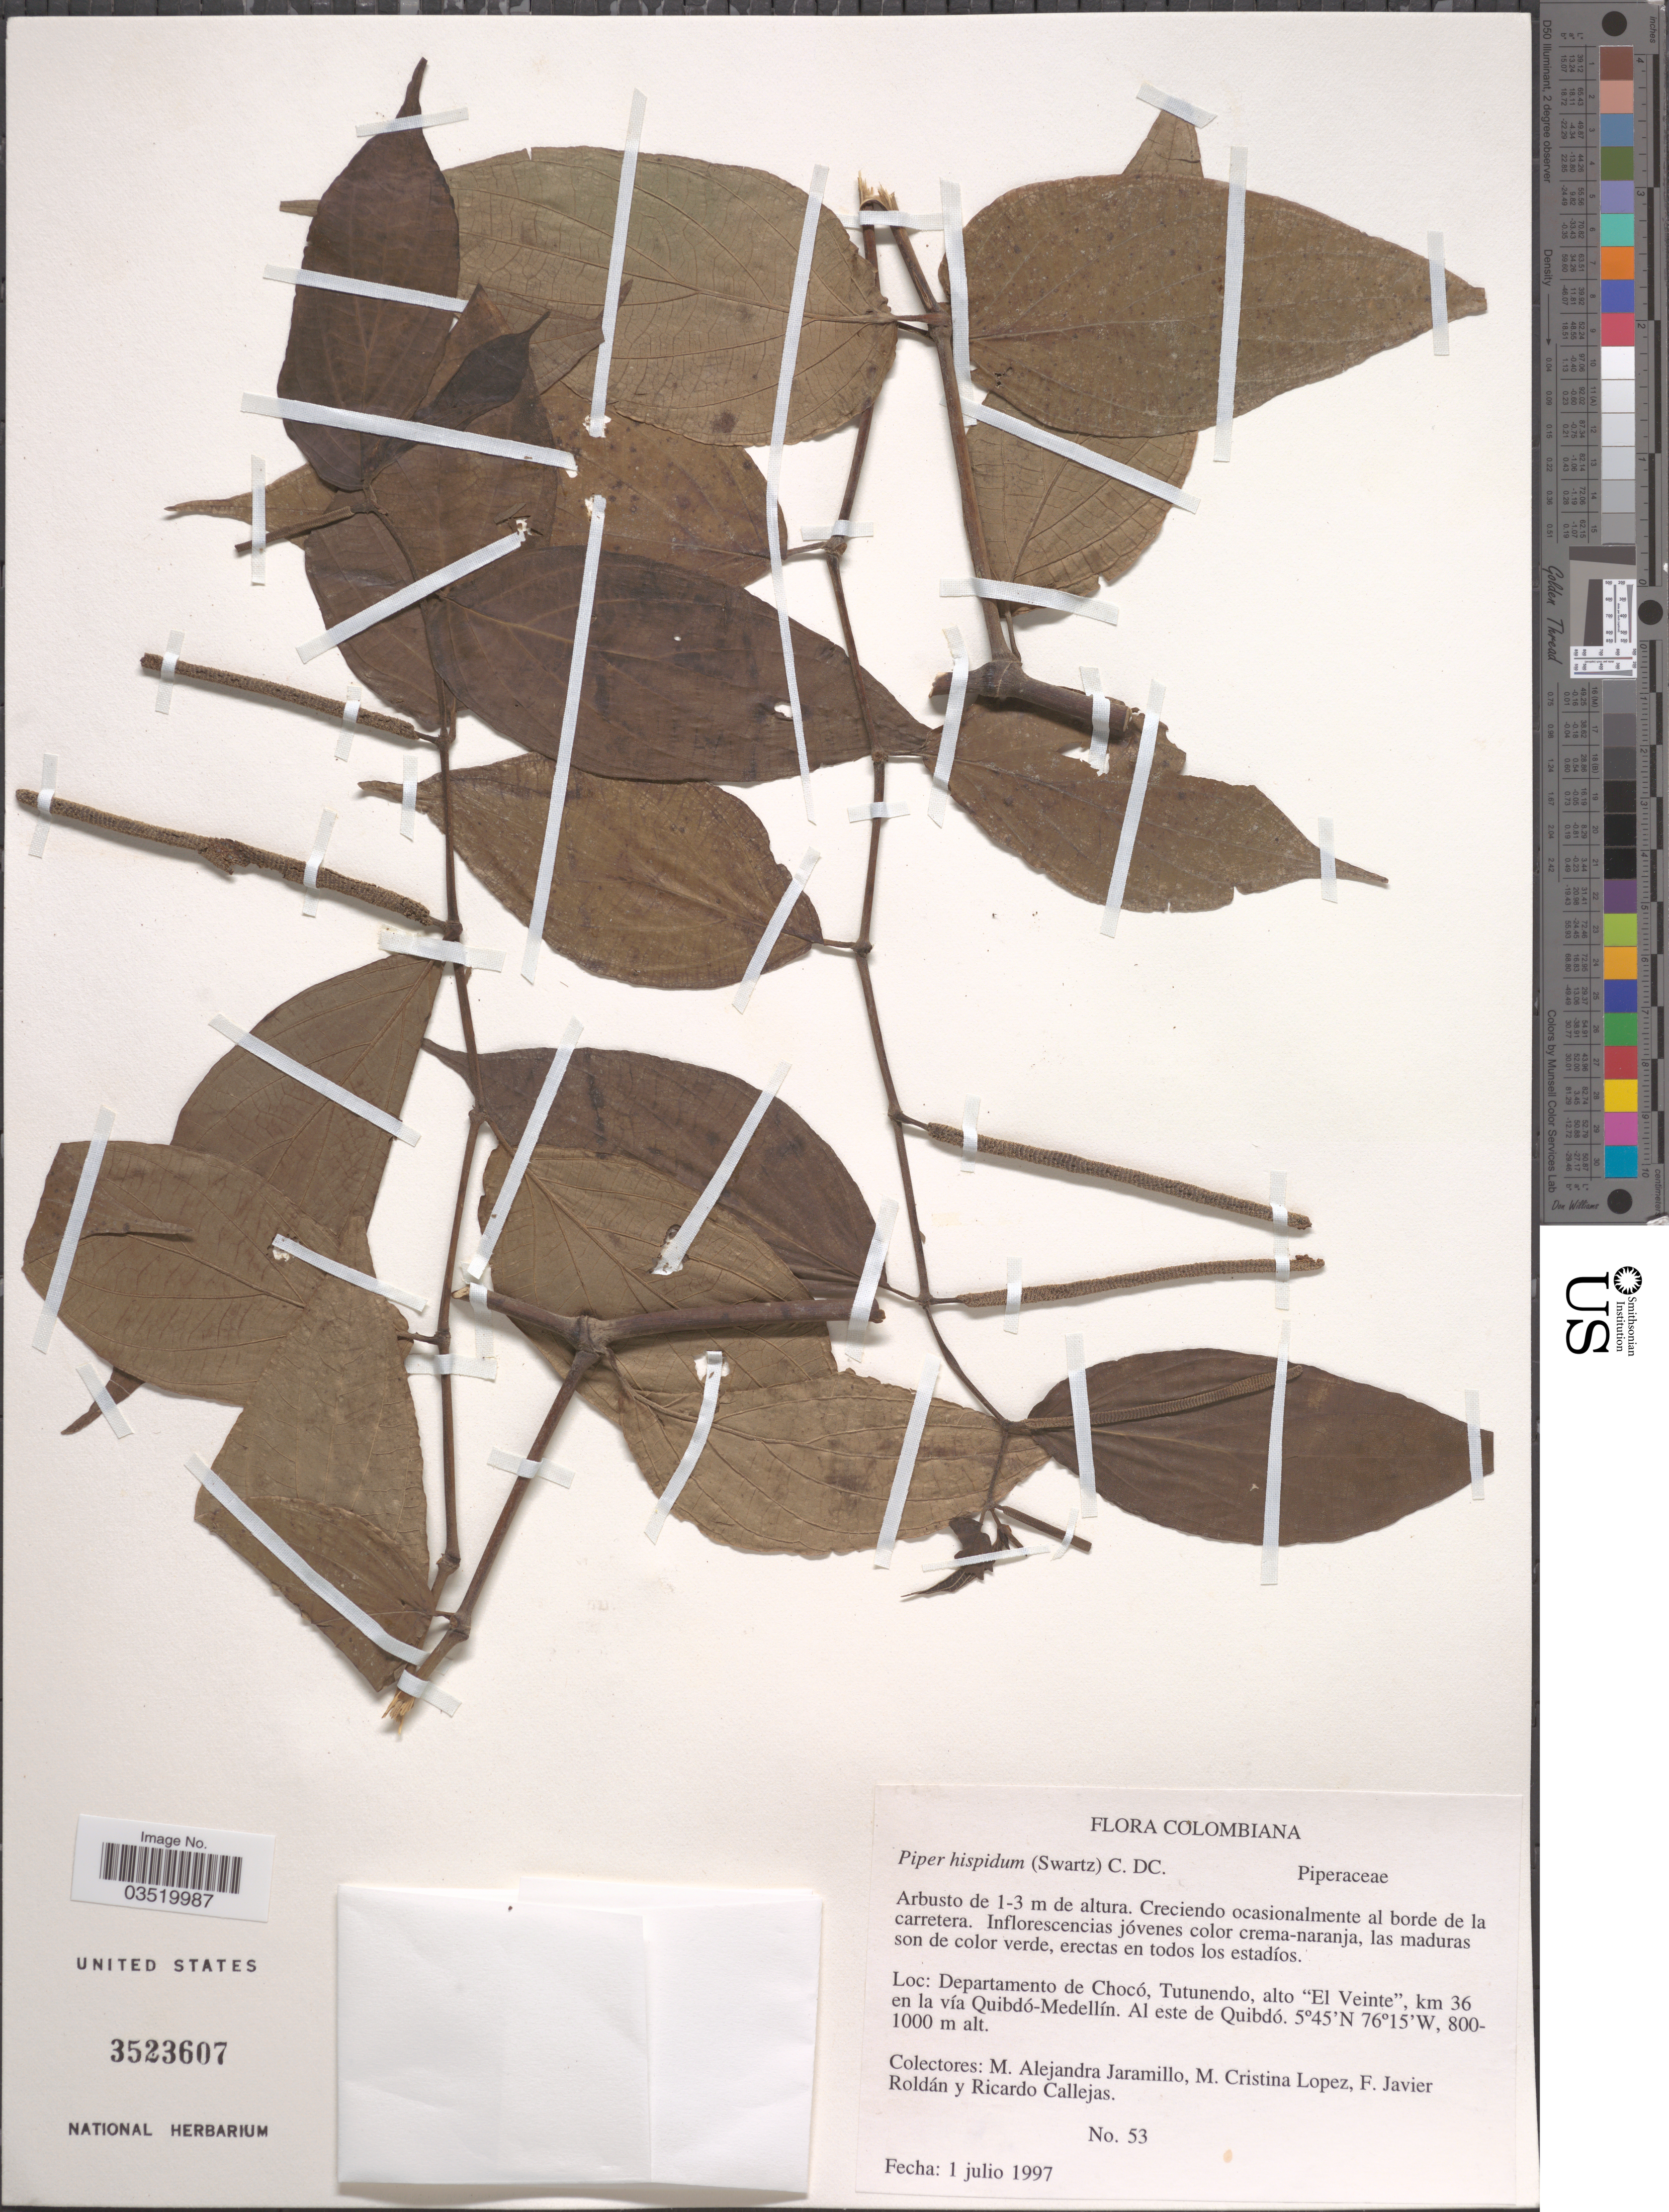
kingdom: Plantae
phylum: Tracheophyta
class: Magnoliopsida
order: Piperales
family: Piperaceae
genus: Piper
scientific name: Piper hispidum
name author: Sw.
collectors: M. A. Jaramillo, M. Lopez, F. J. Roldán & R. Callejas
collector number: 53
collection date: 1997-07-01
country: Colombia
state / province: Chocó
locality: Departamento de Chocó, Tutunendo, alto "El veinte", km 36 en la vía Quibdó-Medellín. Al este de Quibdó.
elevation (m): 800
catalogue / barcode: US 3523607